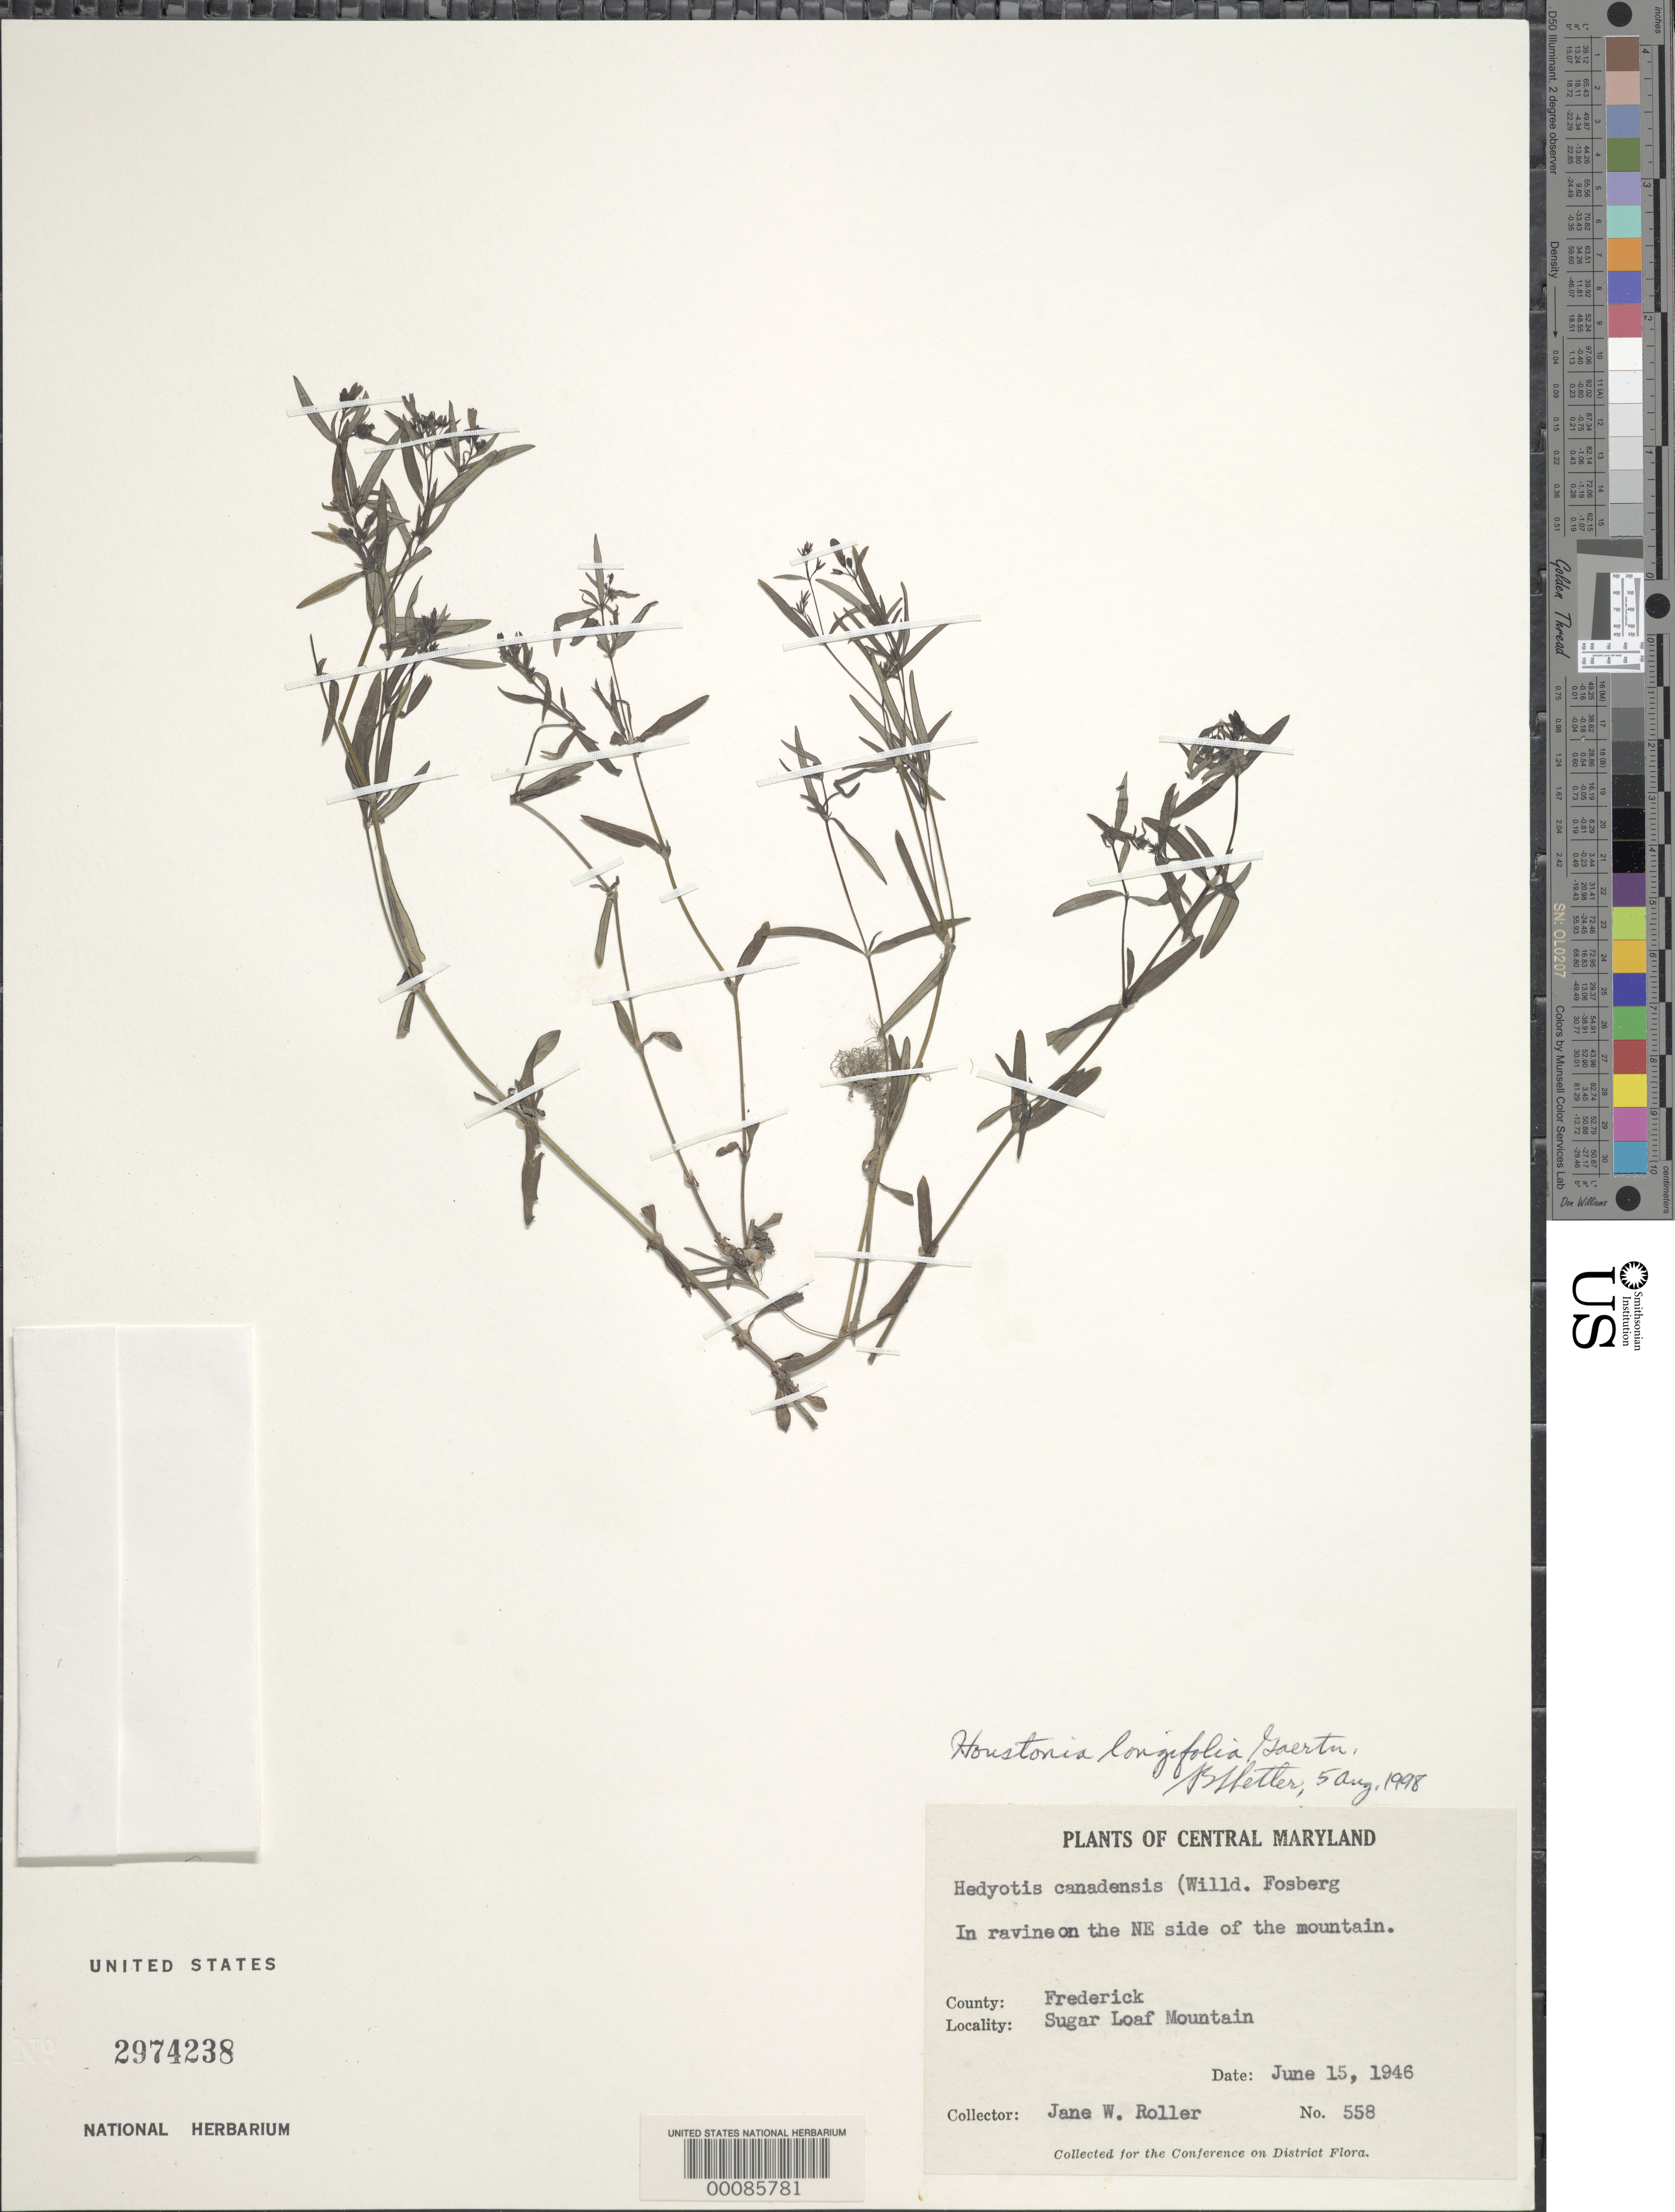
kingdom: Plantae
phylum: Tracheophyta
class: Magnoliopsida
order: Gentianales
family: Rubiaceae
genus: Houstonia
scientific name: Houstonia longifolia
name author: Gaertn.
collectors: J. W. Roller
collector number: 558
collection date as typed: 15 Jun 1946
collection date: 1946-06-15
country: United States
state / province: Maryland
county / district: Frederick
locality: Sugar Loaf Mt.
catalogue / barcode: US 2974238